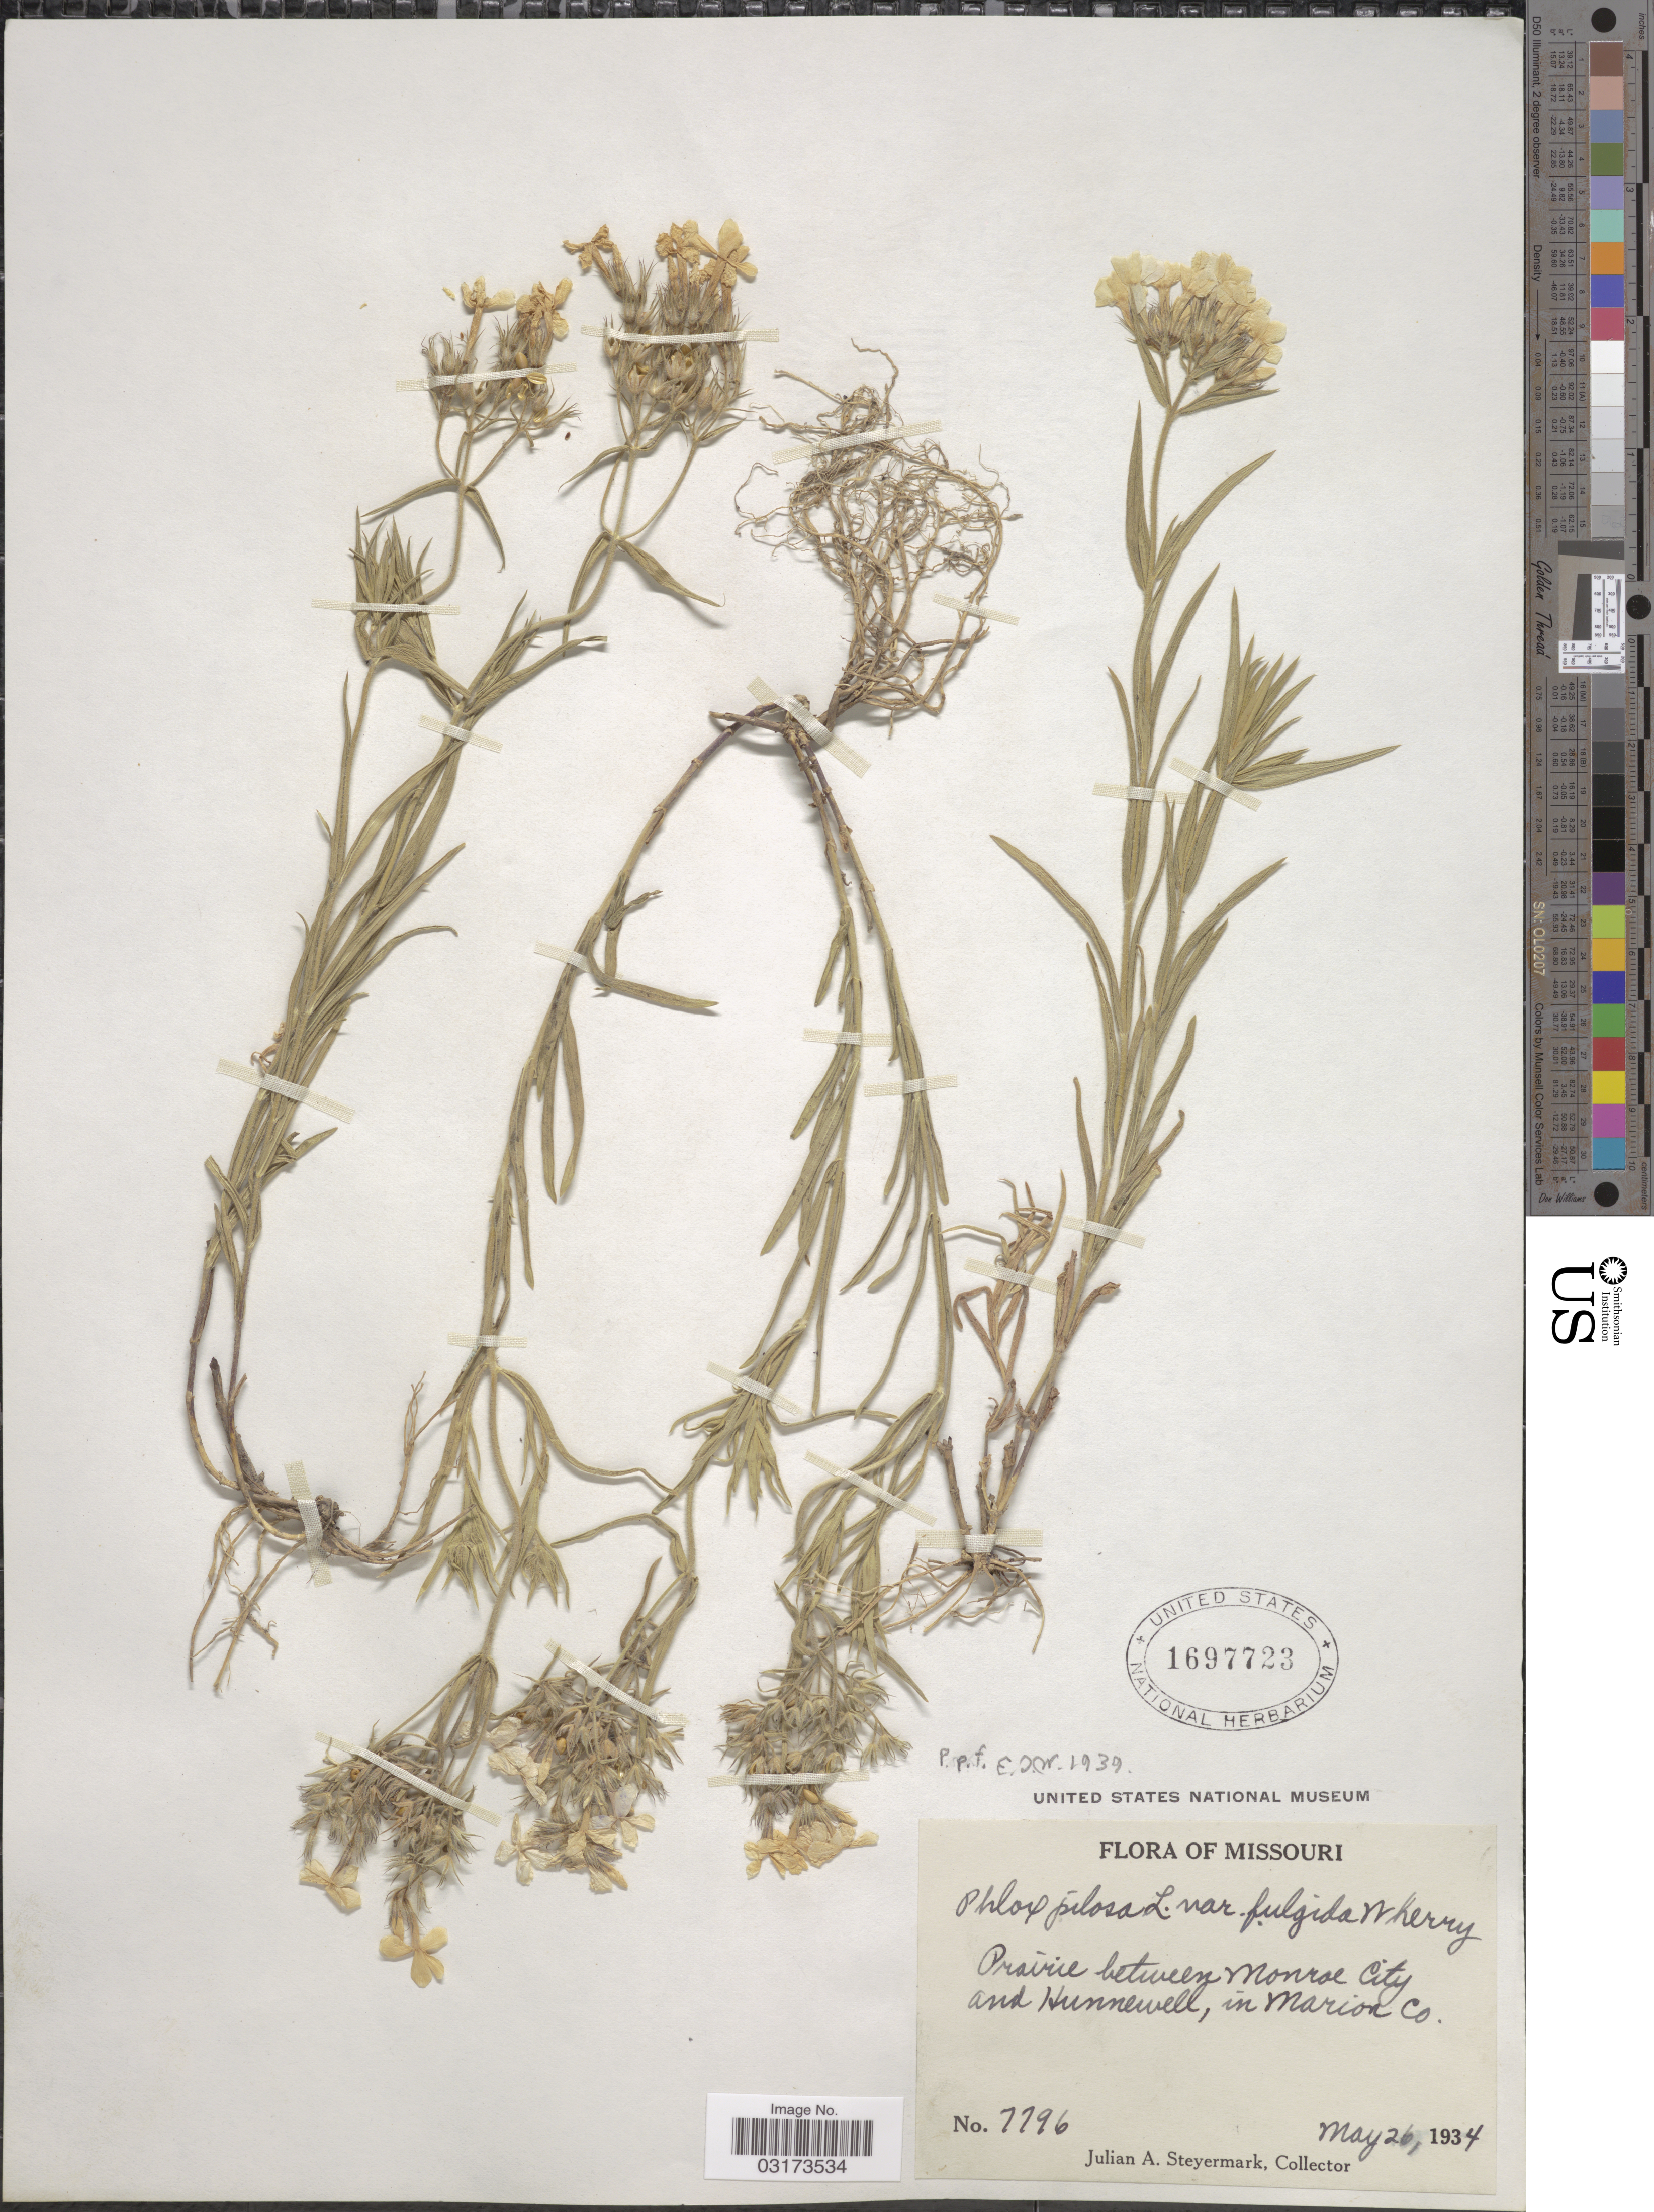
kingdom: Plantae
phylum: Tracheophyta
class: Magnoliopsida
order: Ericales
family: Polemoniaceae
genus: Phlox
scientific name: Phlox pilosa subsp. fulgida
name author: (Wherry) Wherry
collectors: J. Steyermark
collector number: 7796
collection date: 1934-05-26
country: United States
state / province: Missouri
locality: Prairie between Monroe City and Hunnewell, in Marion Co.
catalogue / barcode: US 1697723